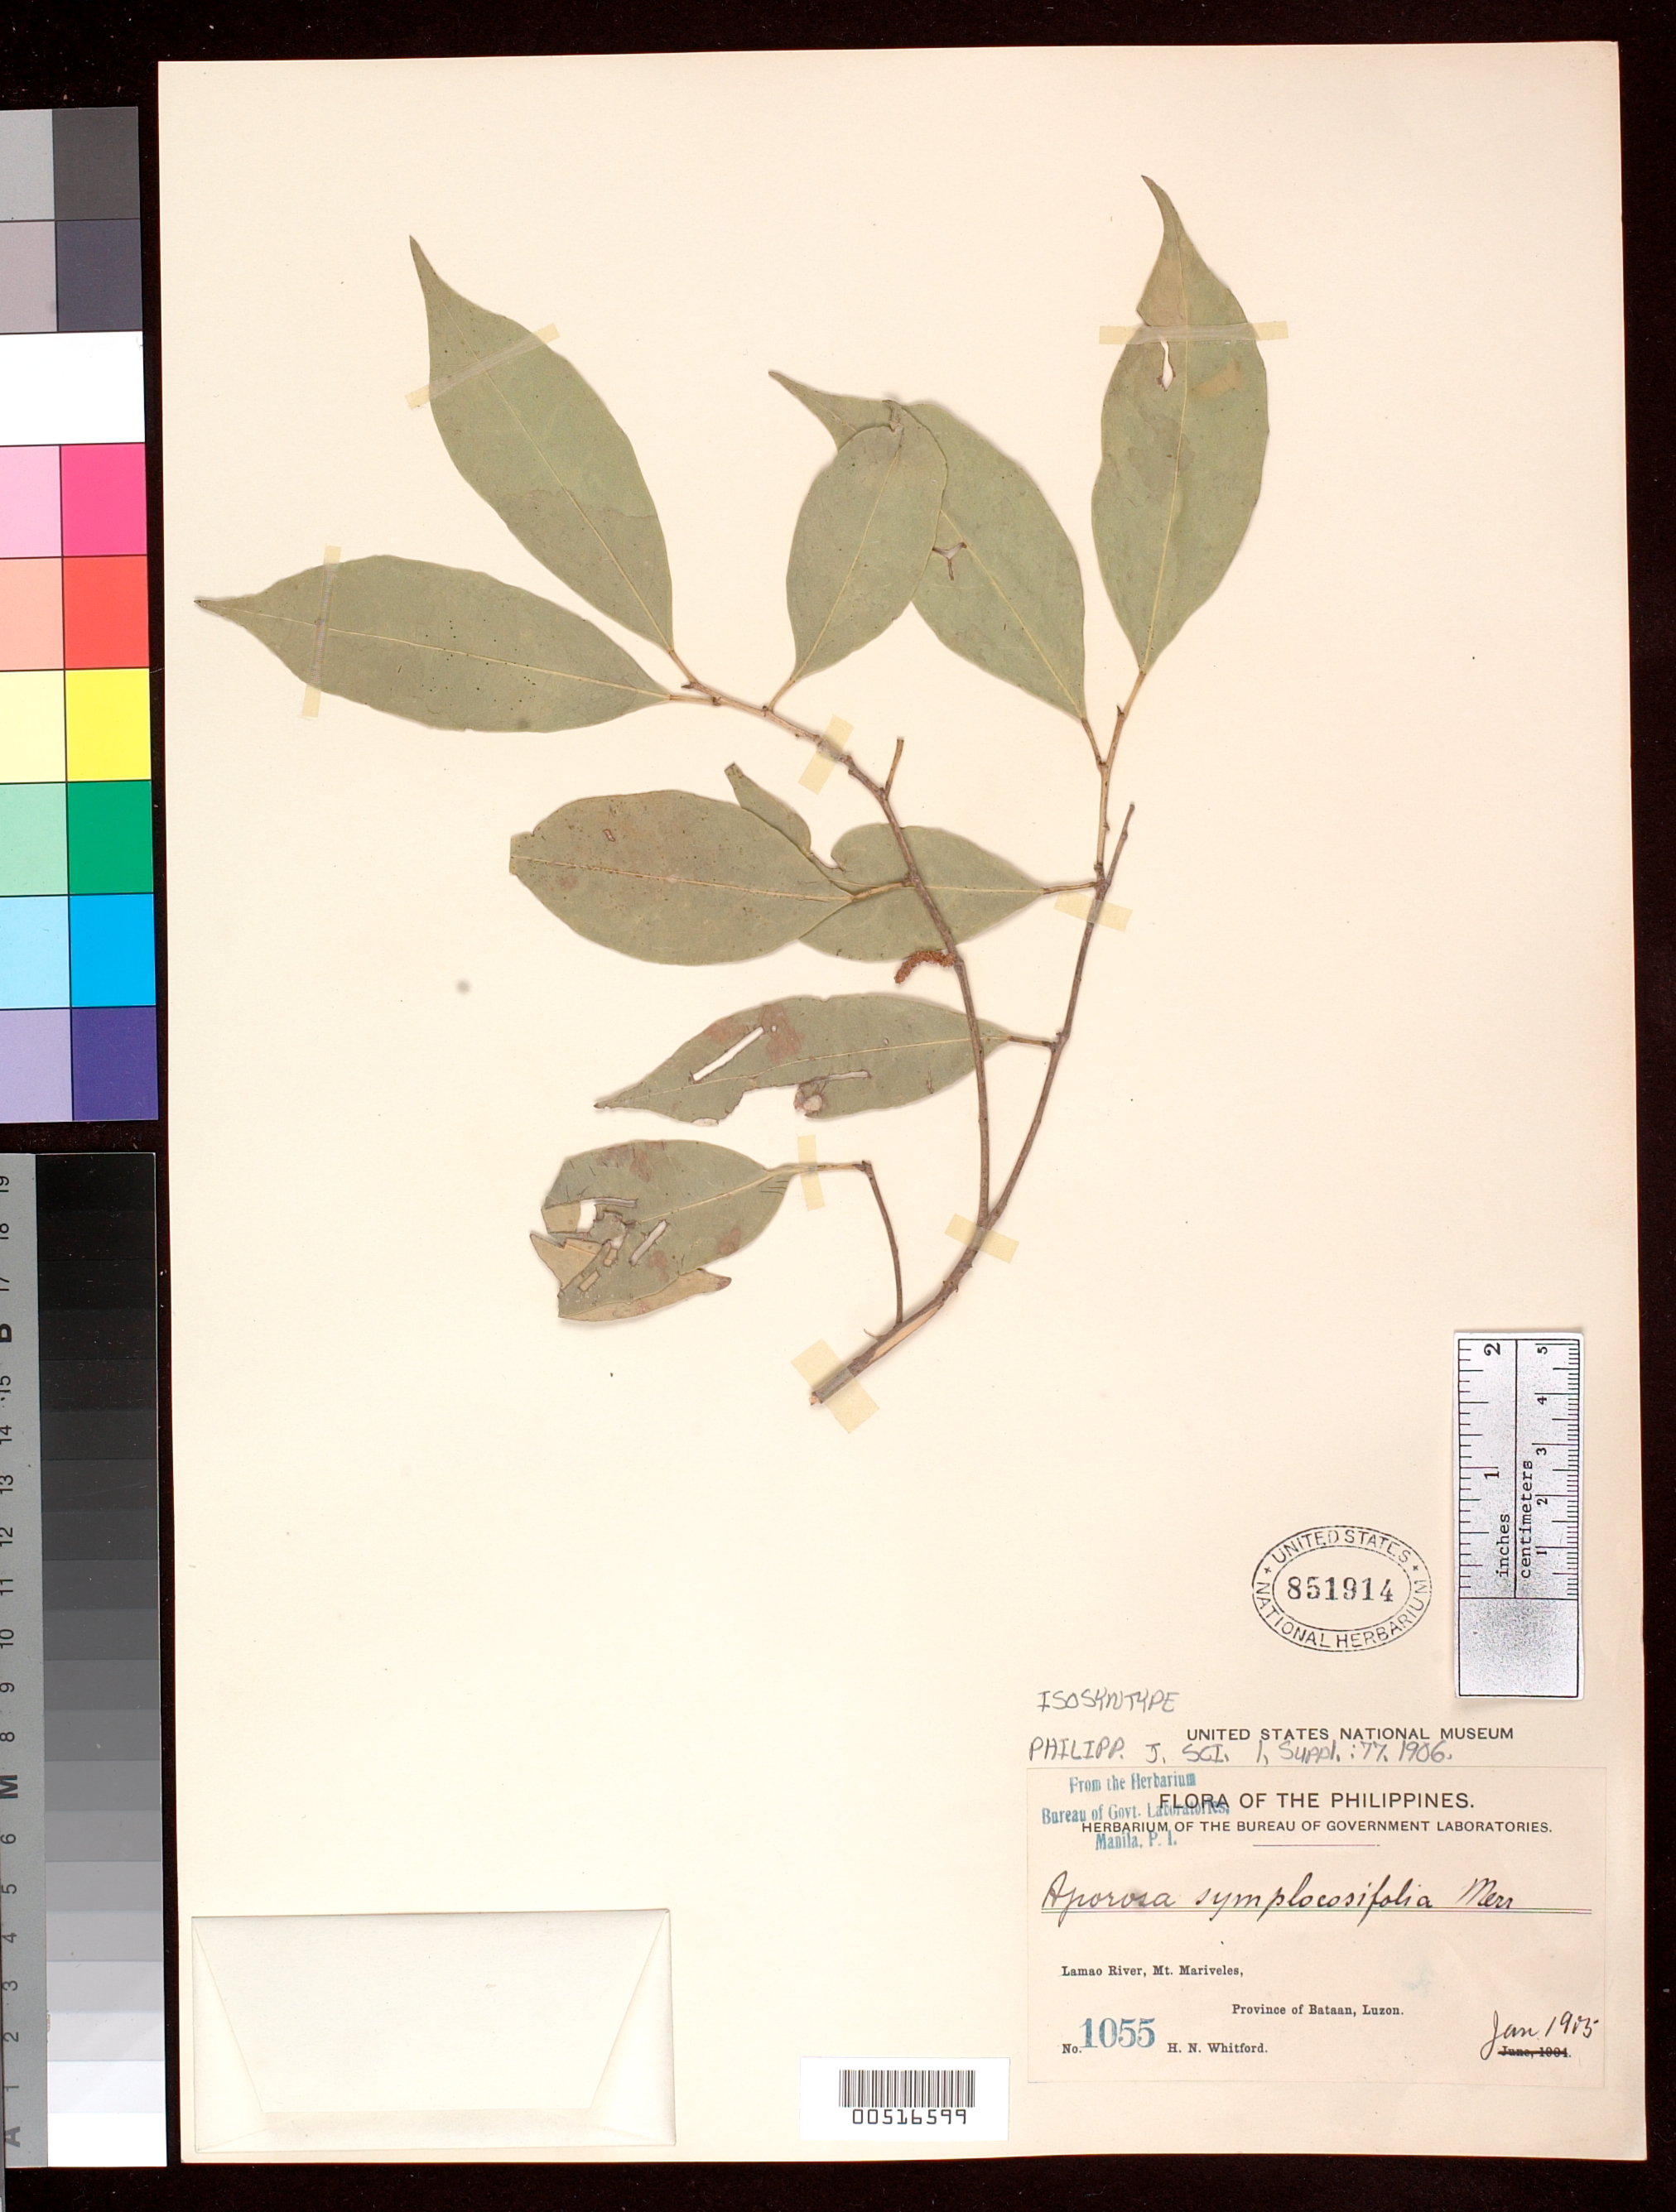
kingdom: Plantae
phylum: Tracheophyta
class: Magnoliopsida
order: Malpighiales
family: Phyllanthaceae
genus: Aporosa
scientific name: Aporosa symplocosifolia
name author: Merr.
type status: Isosyntype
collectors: H. N. Whitford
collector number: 1055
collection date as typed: Jan 1905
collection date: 1905-01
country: Philippines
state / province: Central Luzon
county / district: Bataan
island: Luzon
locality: Lamao River, Mt Mariveles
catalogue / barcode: US 851914